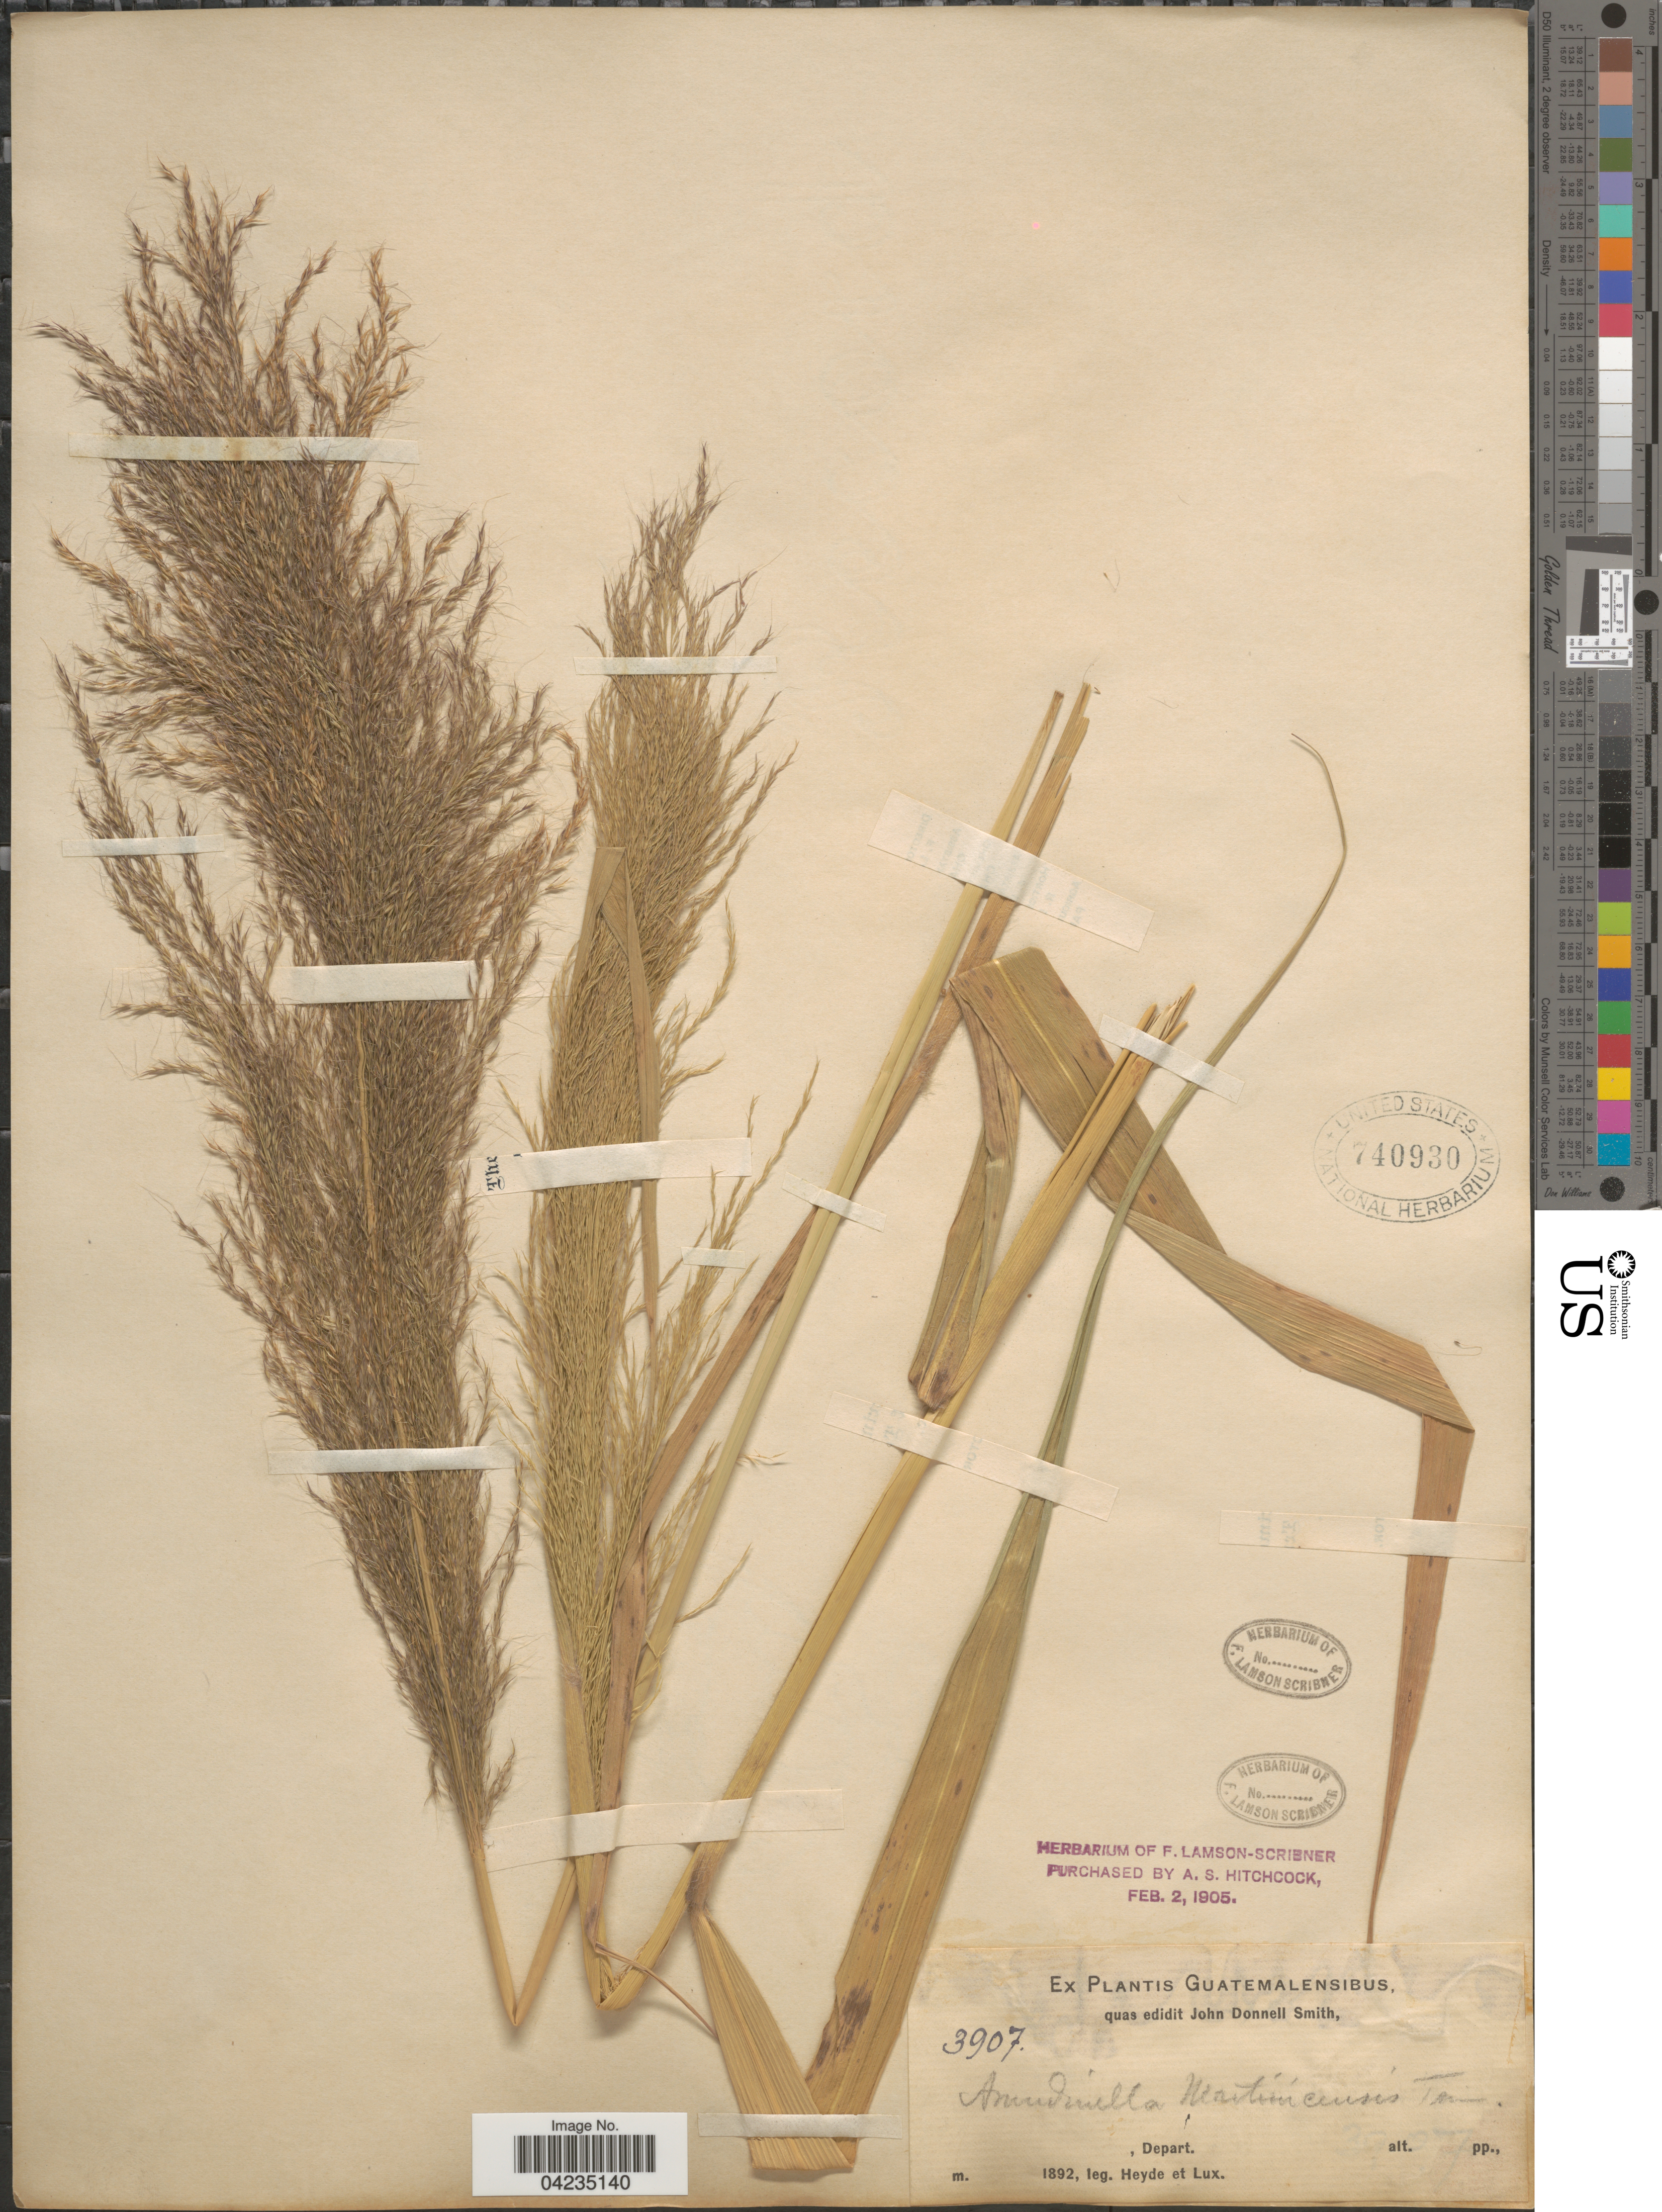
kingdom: Plantae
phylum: Tracheophyta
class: Liliopsida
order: Poales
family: Poaceae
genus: Arundinella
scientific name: Arundinella deppeana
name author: Nees ex Steud.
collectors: Heyde & Lux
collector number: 3907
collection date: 1892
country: Guatemala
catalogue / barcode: US 740930